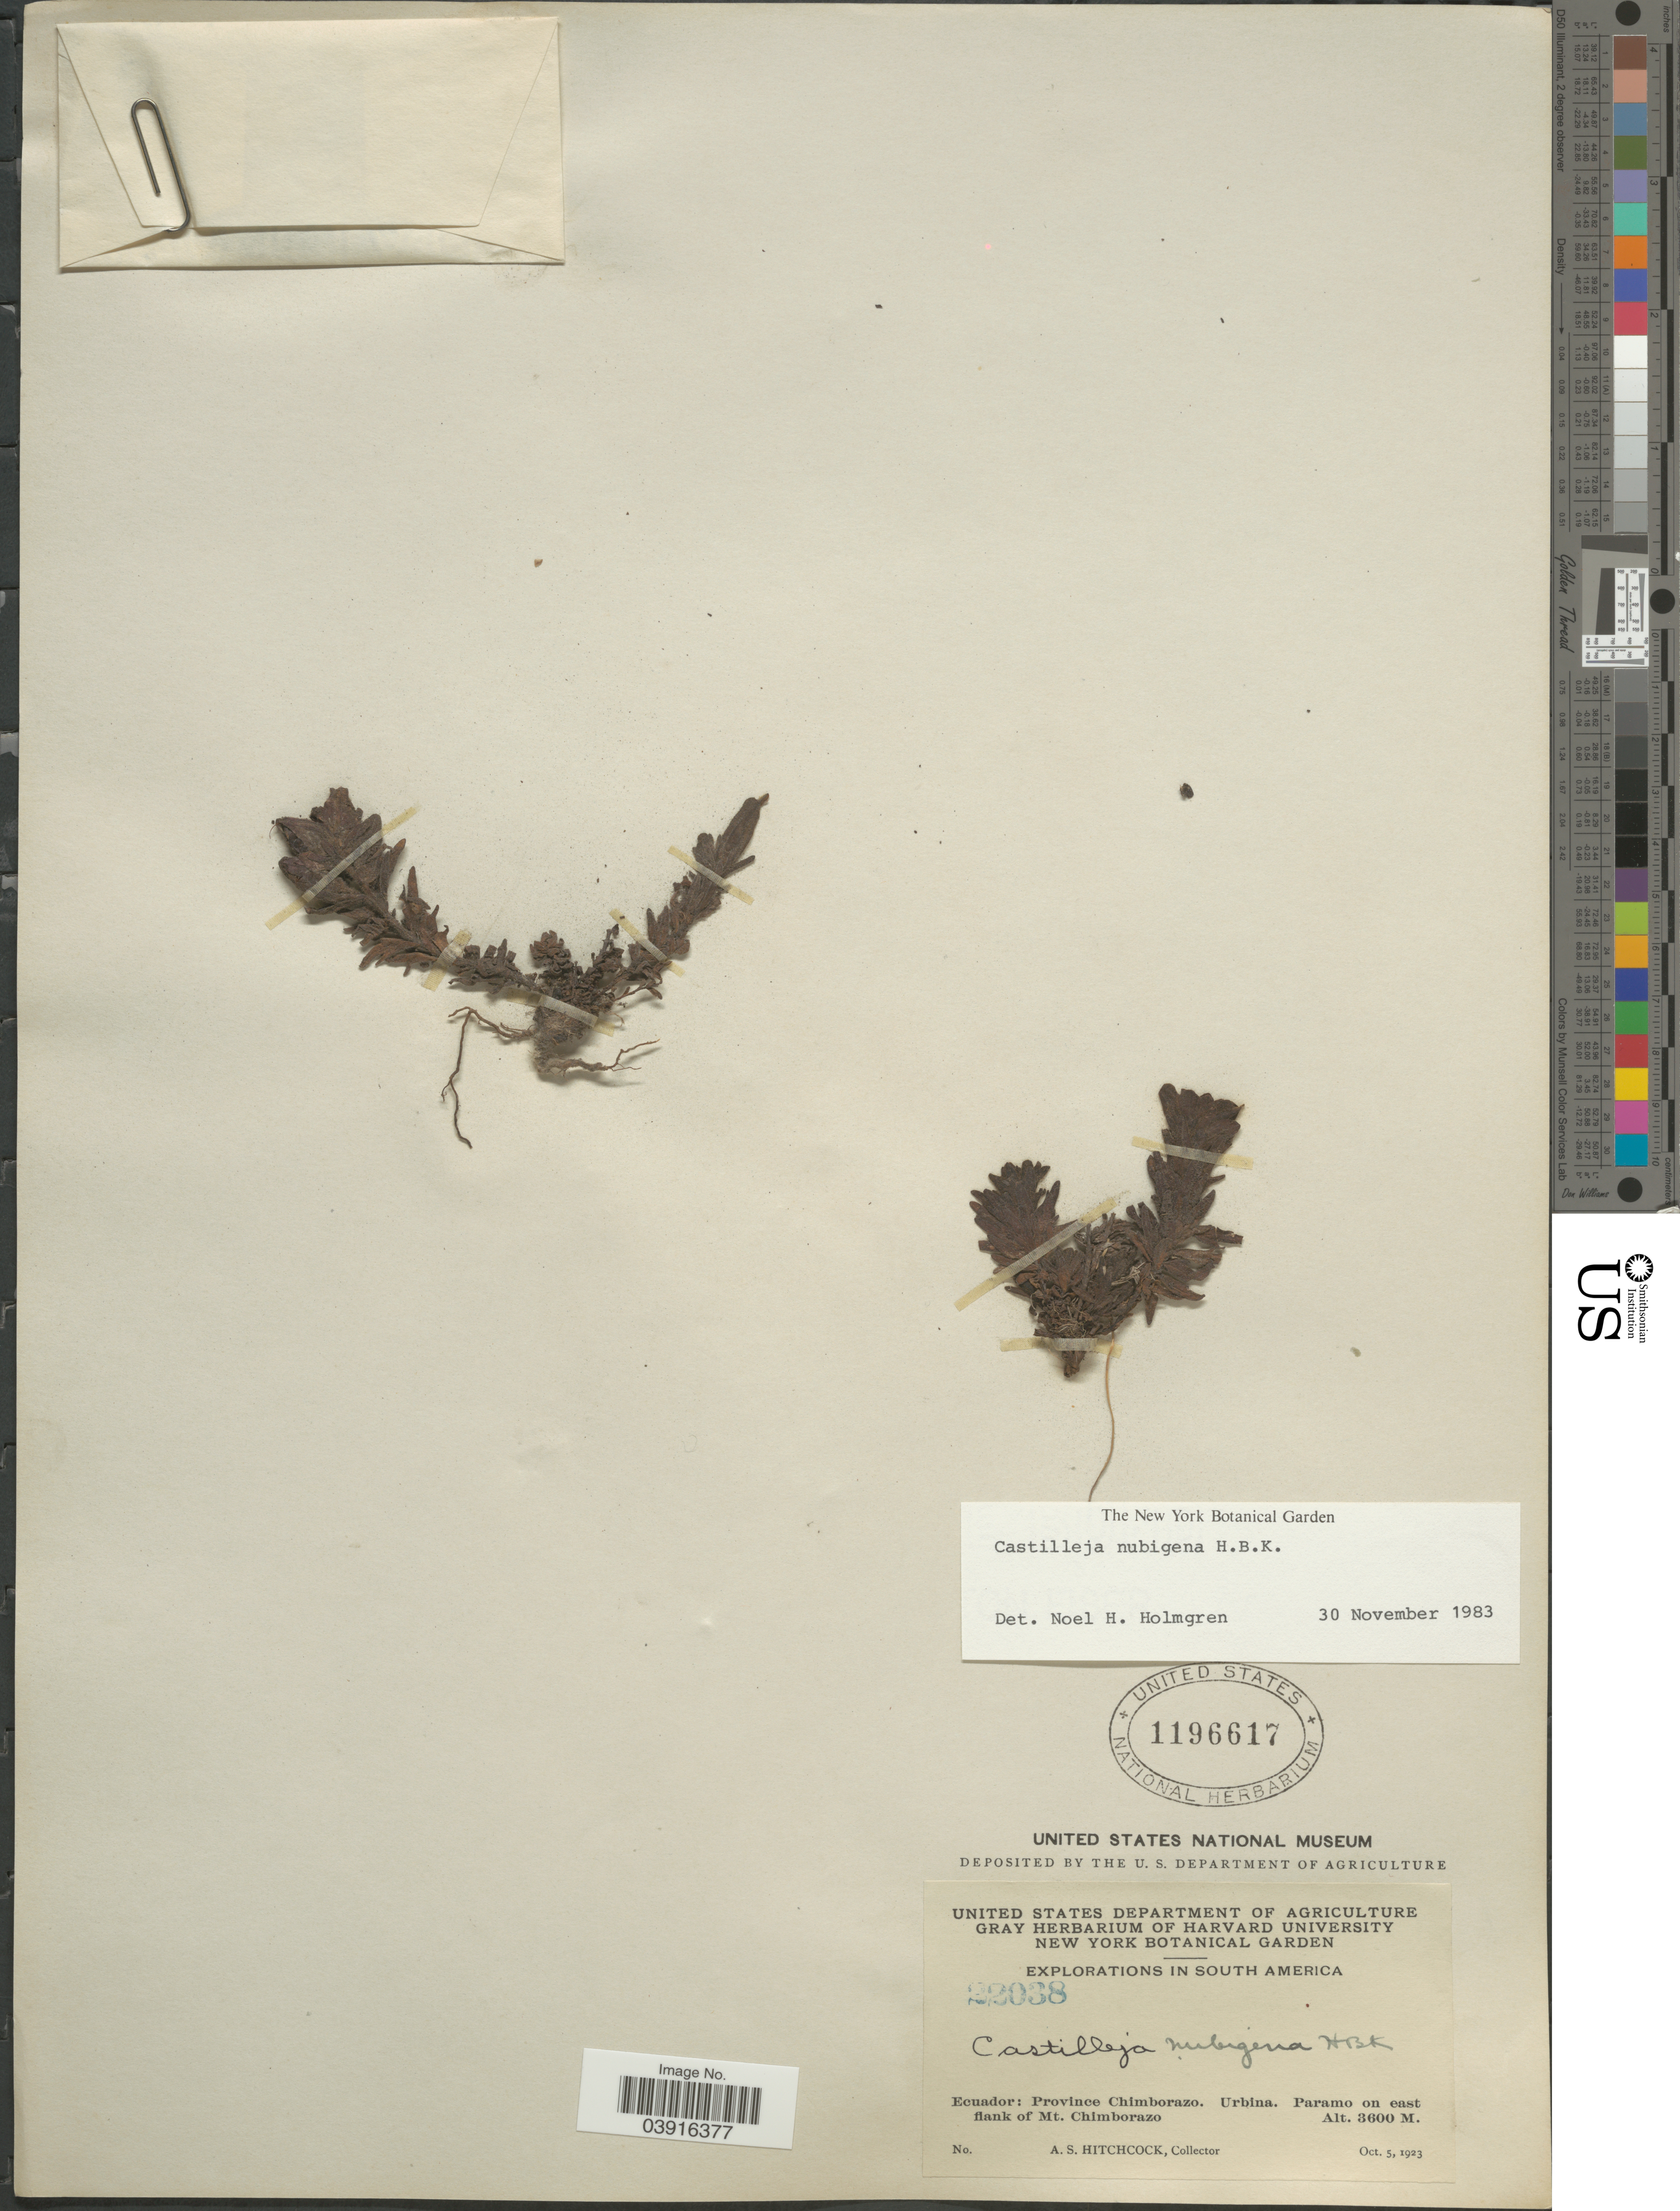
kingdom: Plantae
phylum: Tracheophyta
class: Magnoliopsida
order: Lamiales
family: Orobanchaceae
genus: Castilleja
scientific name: Castilleja nubigena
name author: Kunth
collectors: A. S. Hitchcock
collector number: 220038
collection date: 1923-10-05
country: Ecuador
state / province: Chimborazo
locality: Urbina. Paramo on east flank of Mt. Chimborazo.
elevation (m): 3600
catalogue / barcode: US 1196617